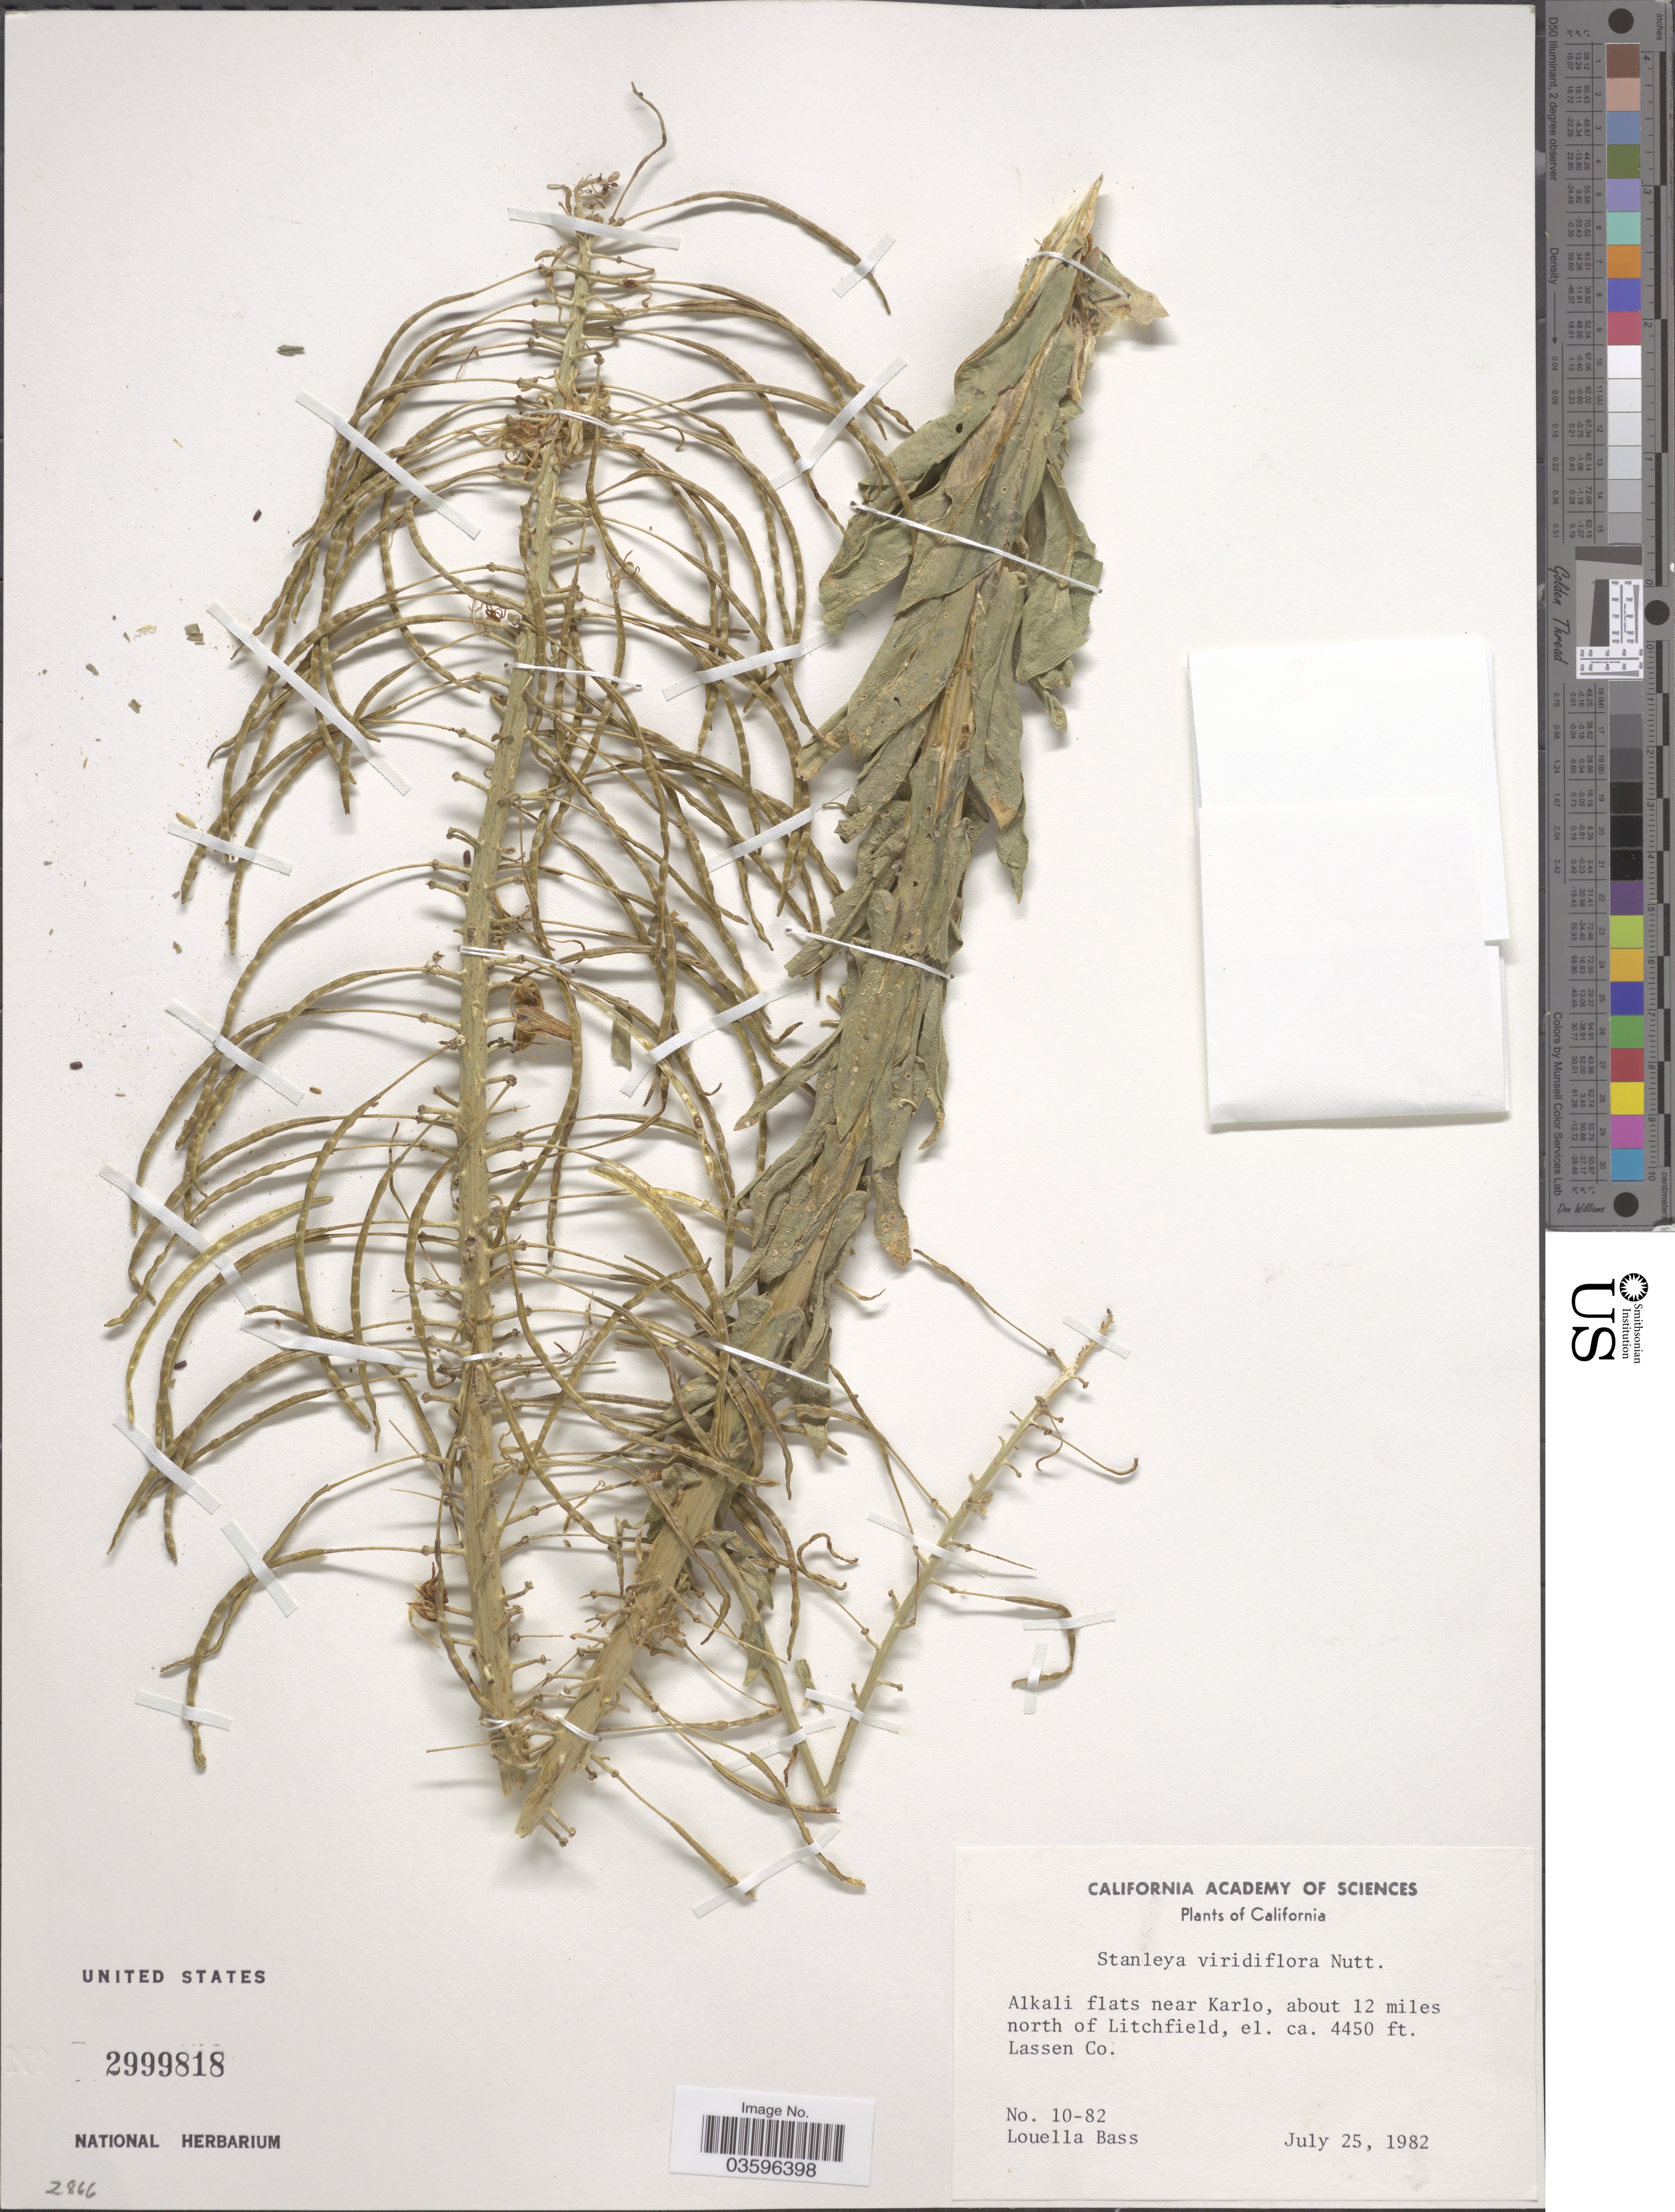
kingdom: Plantae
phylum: Tracheophyta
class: Magnoliopsida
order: Brassicales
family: Brassicaceae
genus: Stanleya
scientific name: Stanleya viridiflora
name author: Nutt.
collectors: L. Bass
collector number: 10-82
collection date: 1982-07-25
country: United States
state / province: California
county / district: Lassen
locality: Alkali flats near Karlo, about 12 miles north of Litchfield, Lassen Co.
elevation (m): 1356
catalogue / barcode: US 2999818